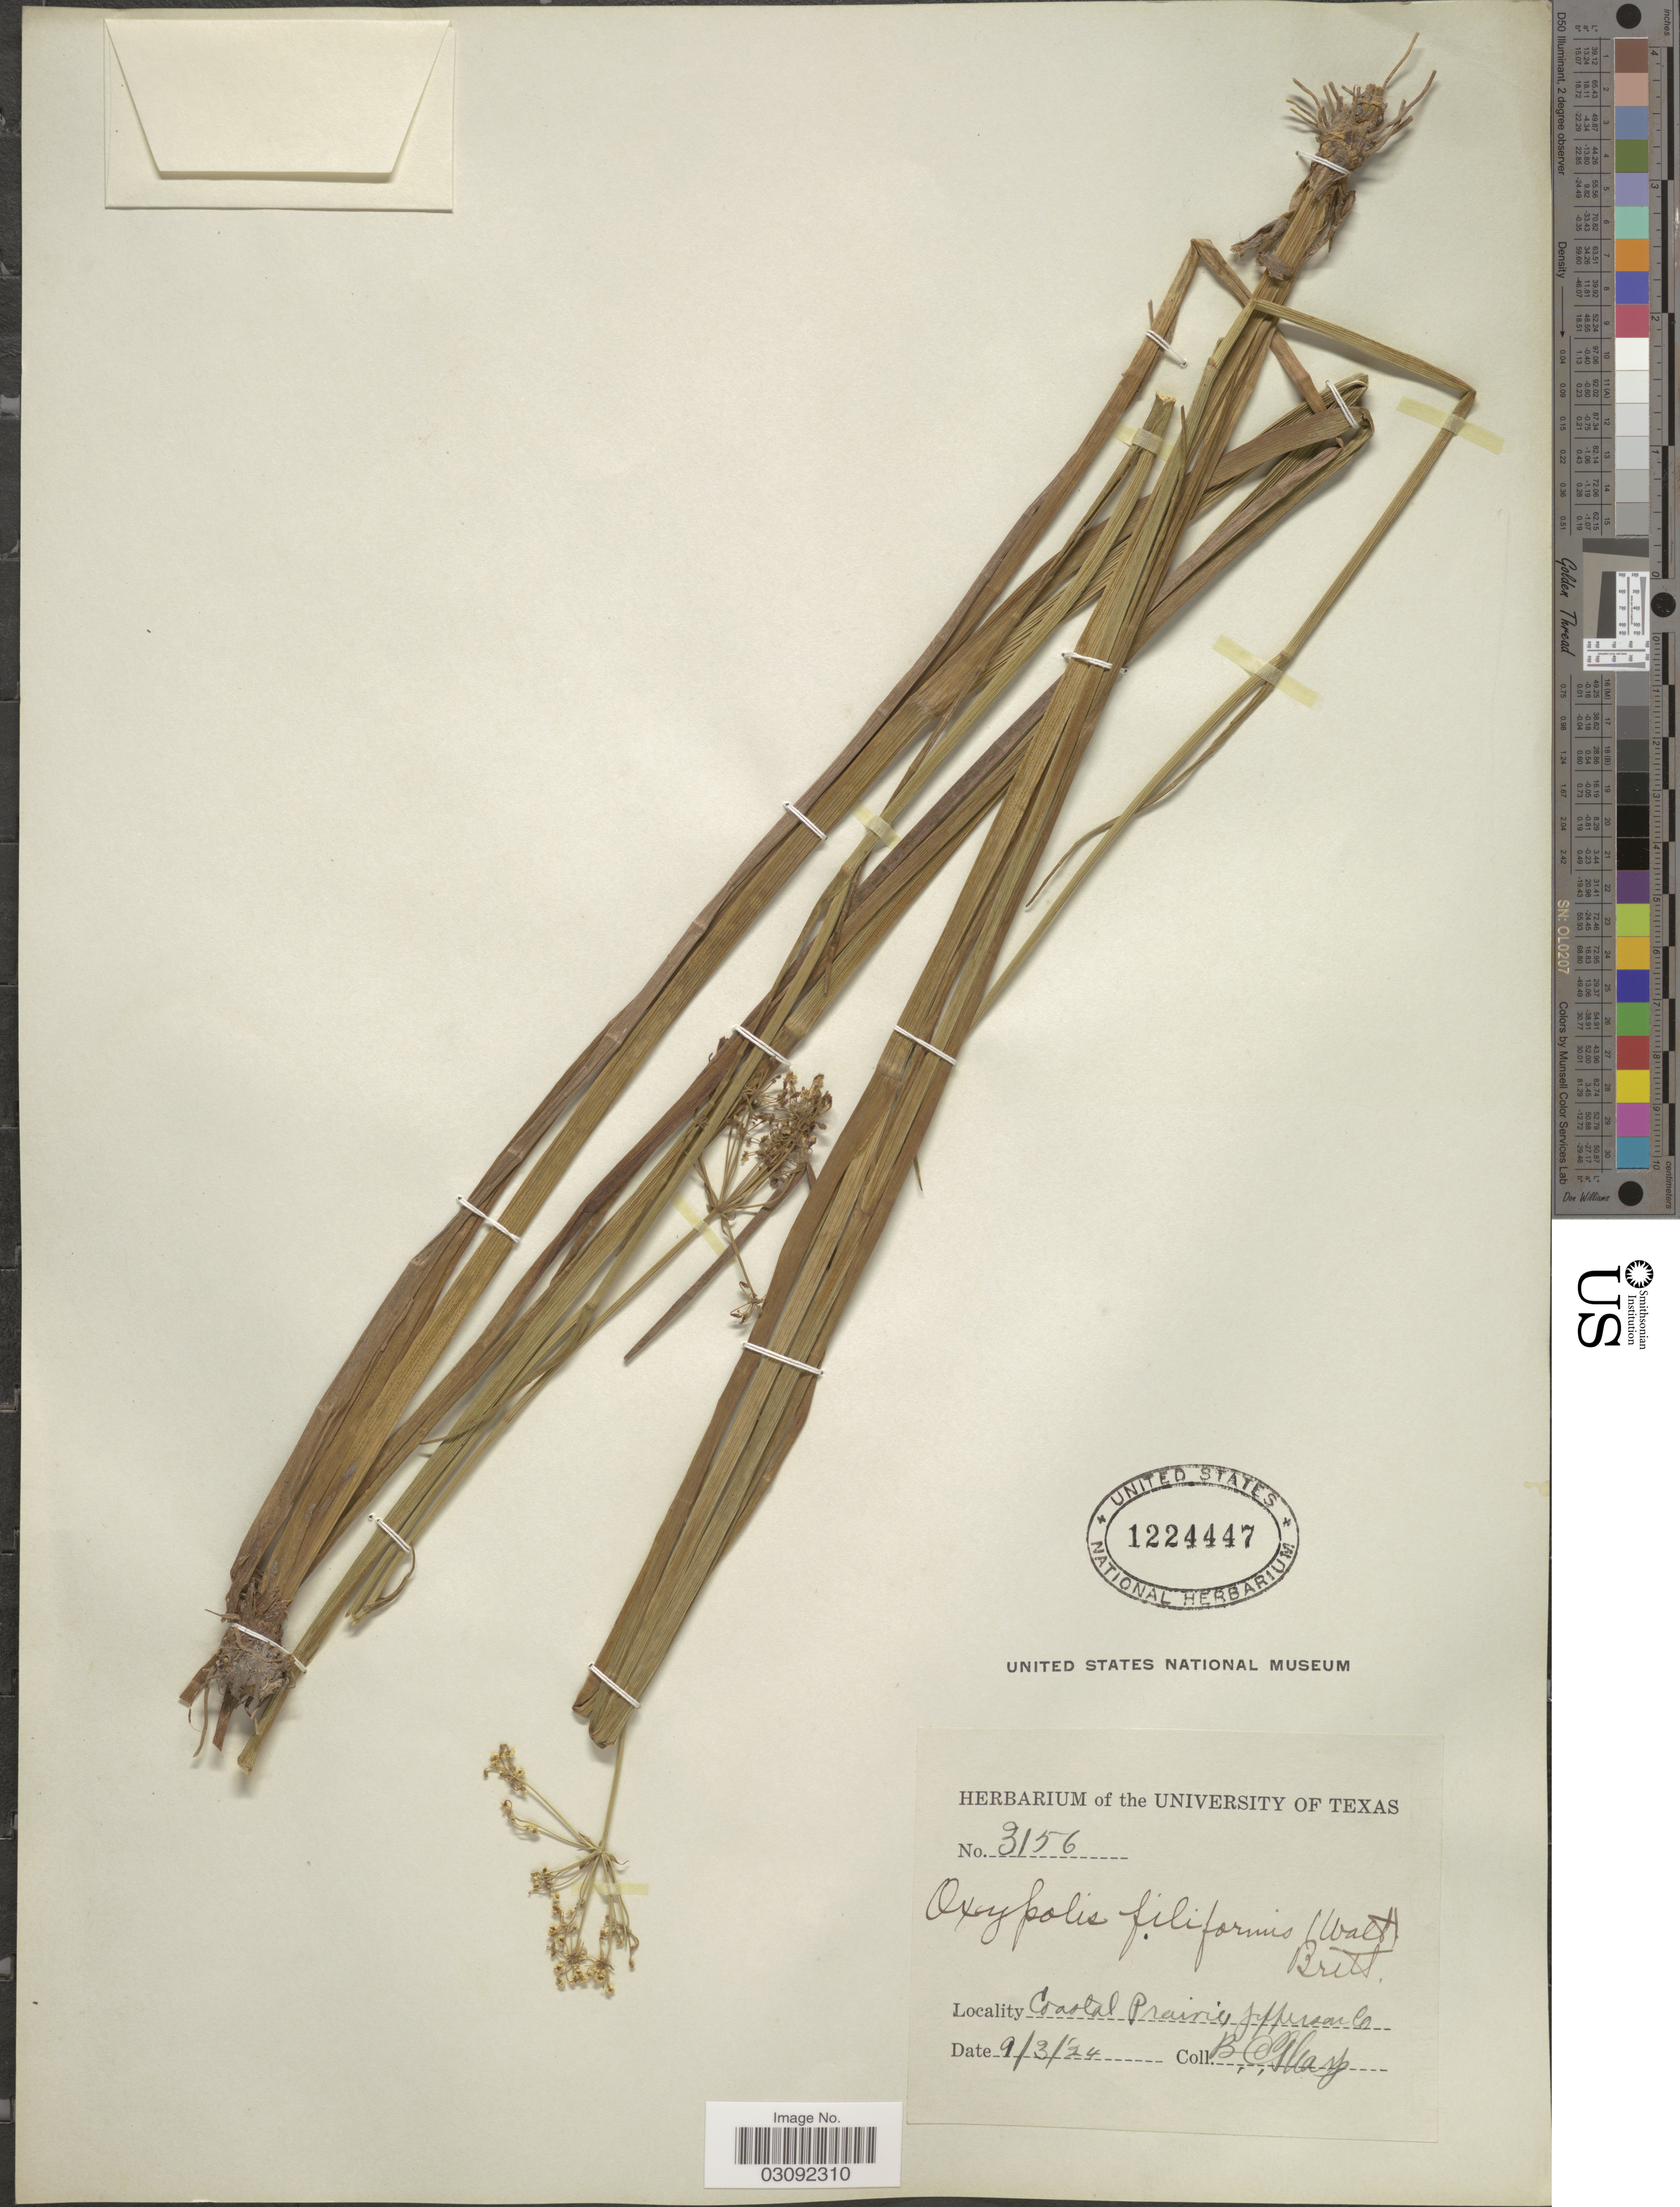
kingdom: Plantae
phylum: Tracheophyta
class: Magnoliopsida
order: Apiales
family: Apiaceae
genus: Oxypolis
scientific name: Oxypolis filiformis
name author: (Walter) Britton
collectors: B. C. Tharp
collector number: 3156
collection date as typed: Transcribed d/m/y: 3/9/24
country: United States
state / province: Texas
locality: Coastal Prairie, Jefferson Co.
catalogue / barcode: US 1224447